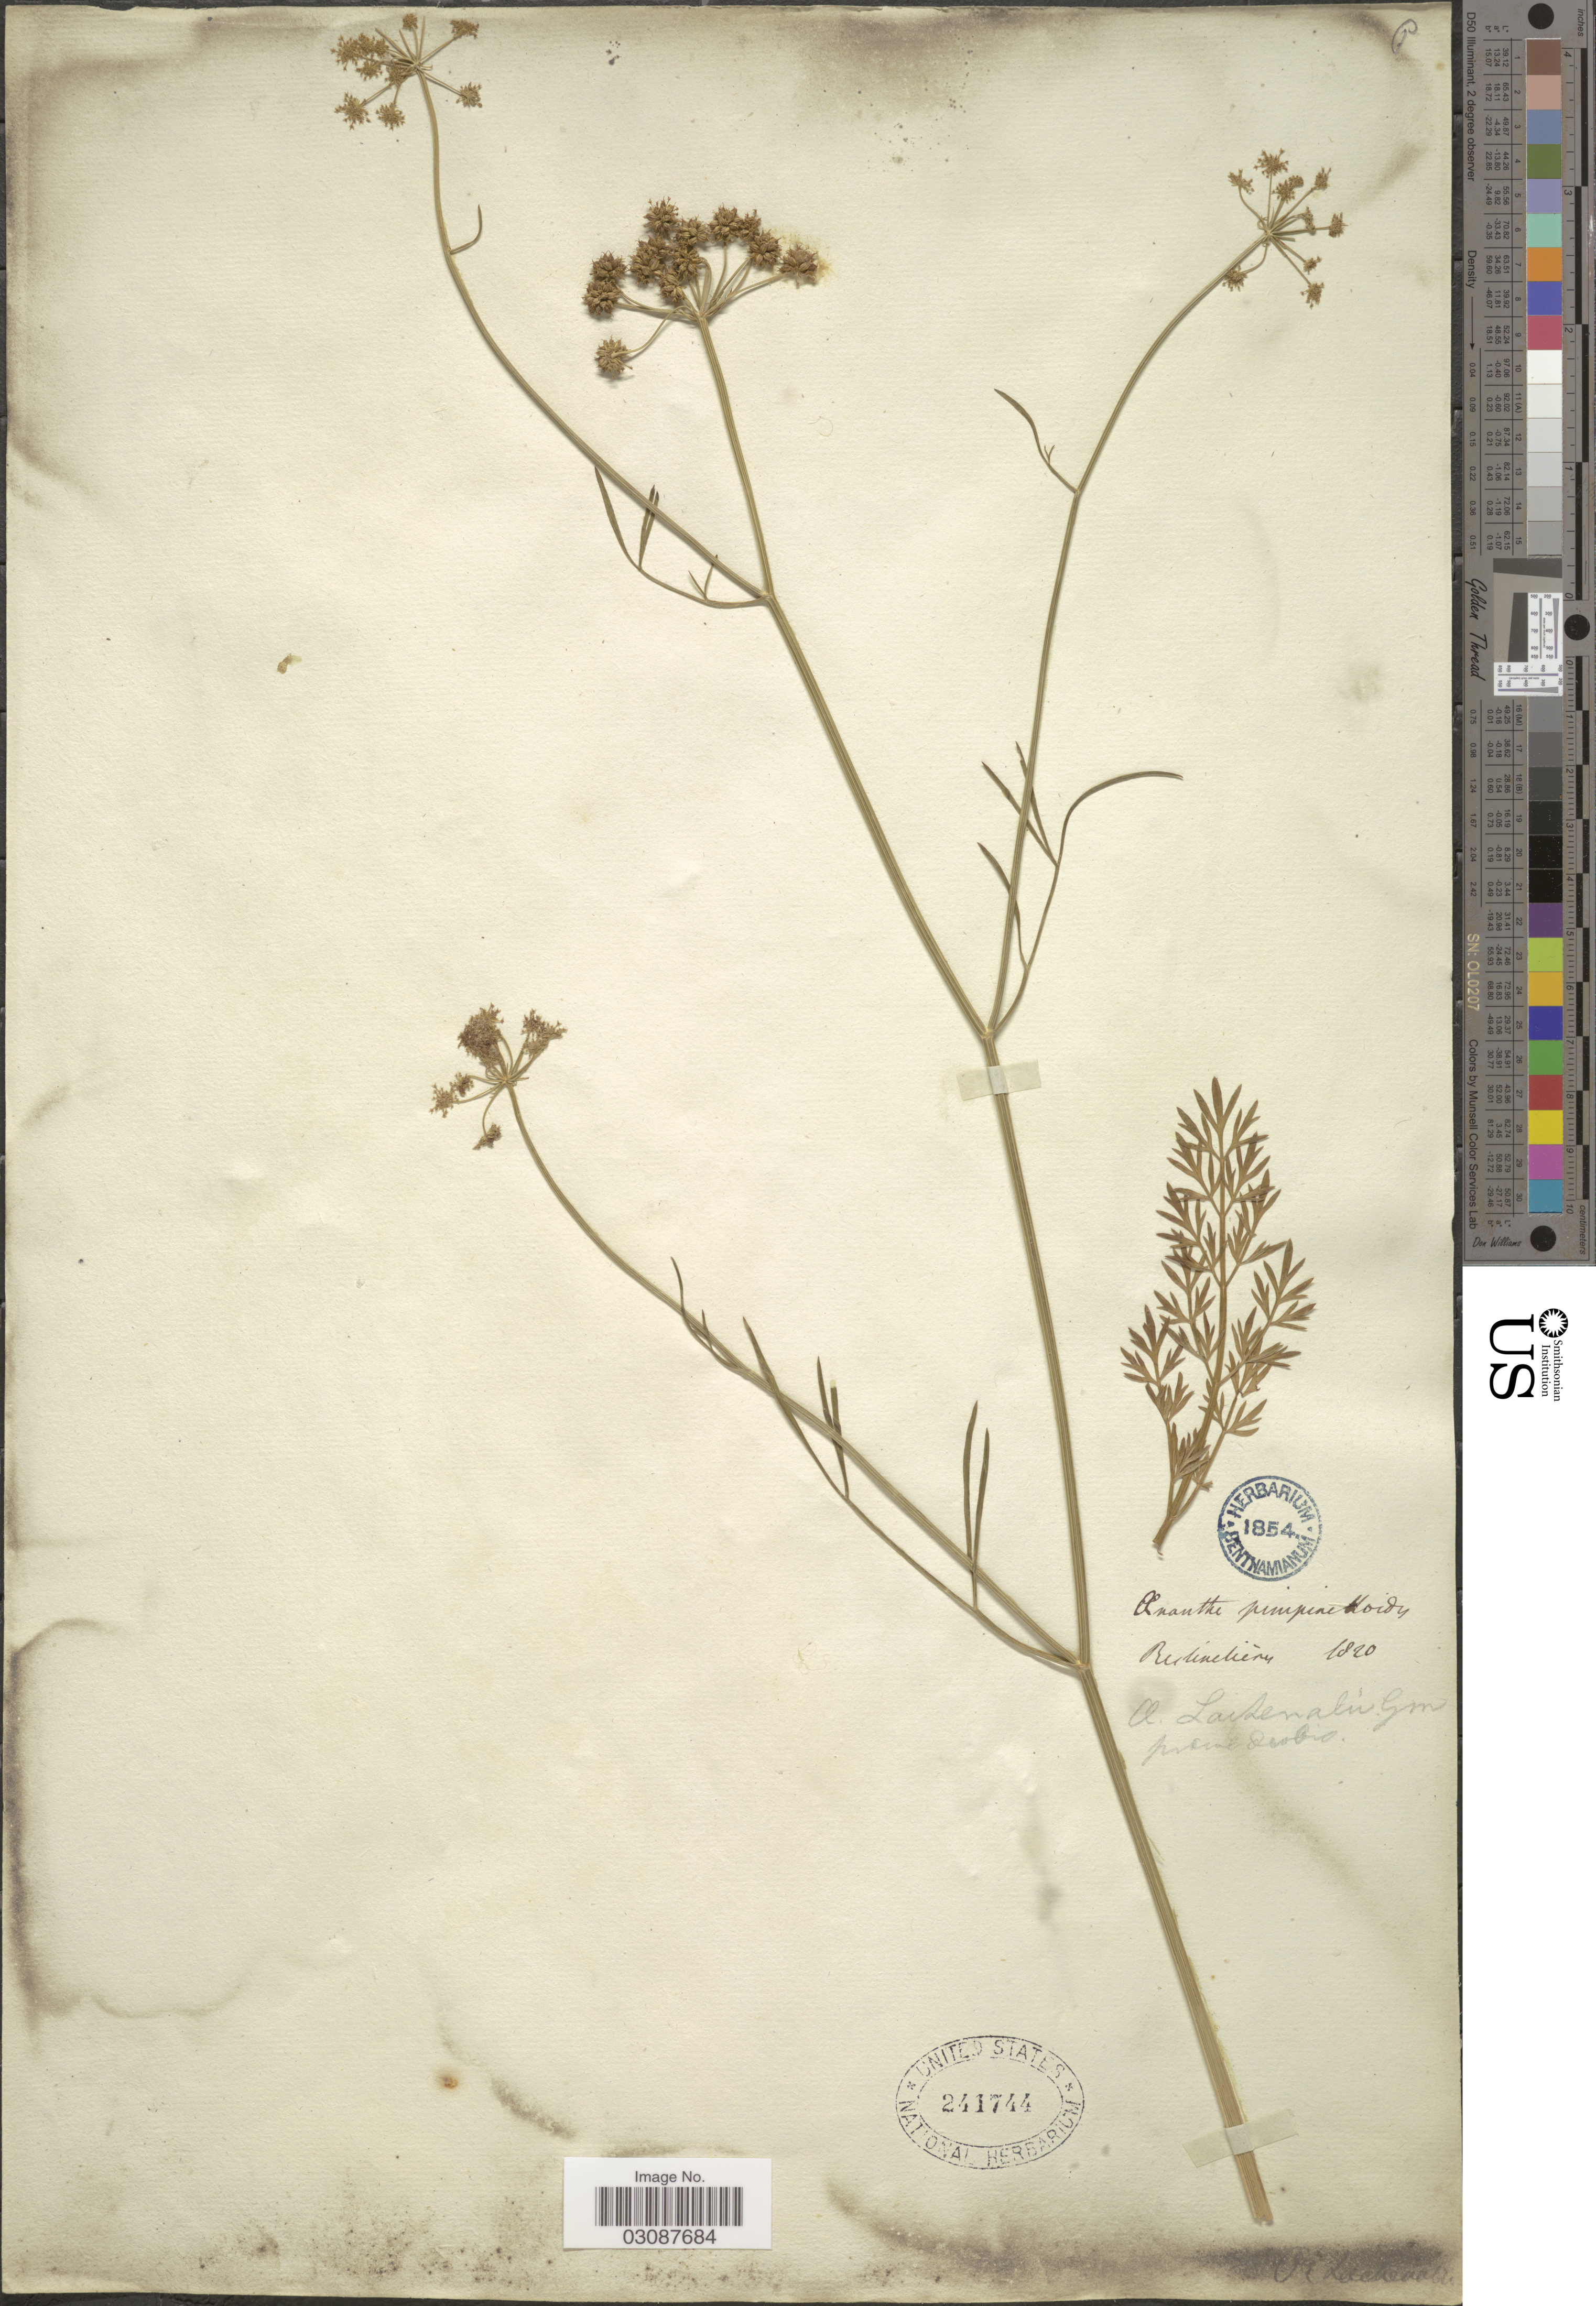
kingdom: Plantae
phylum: Tracheophyta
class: Magnoliopsida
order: Apiales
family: Apiaceae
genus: Oenanthe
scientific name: Oenanthe lachenalii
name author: C.C. Gmel.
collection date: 1820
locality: Berlineliery [unsure placement].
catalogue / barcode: US 241744